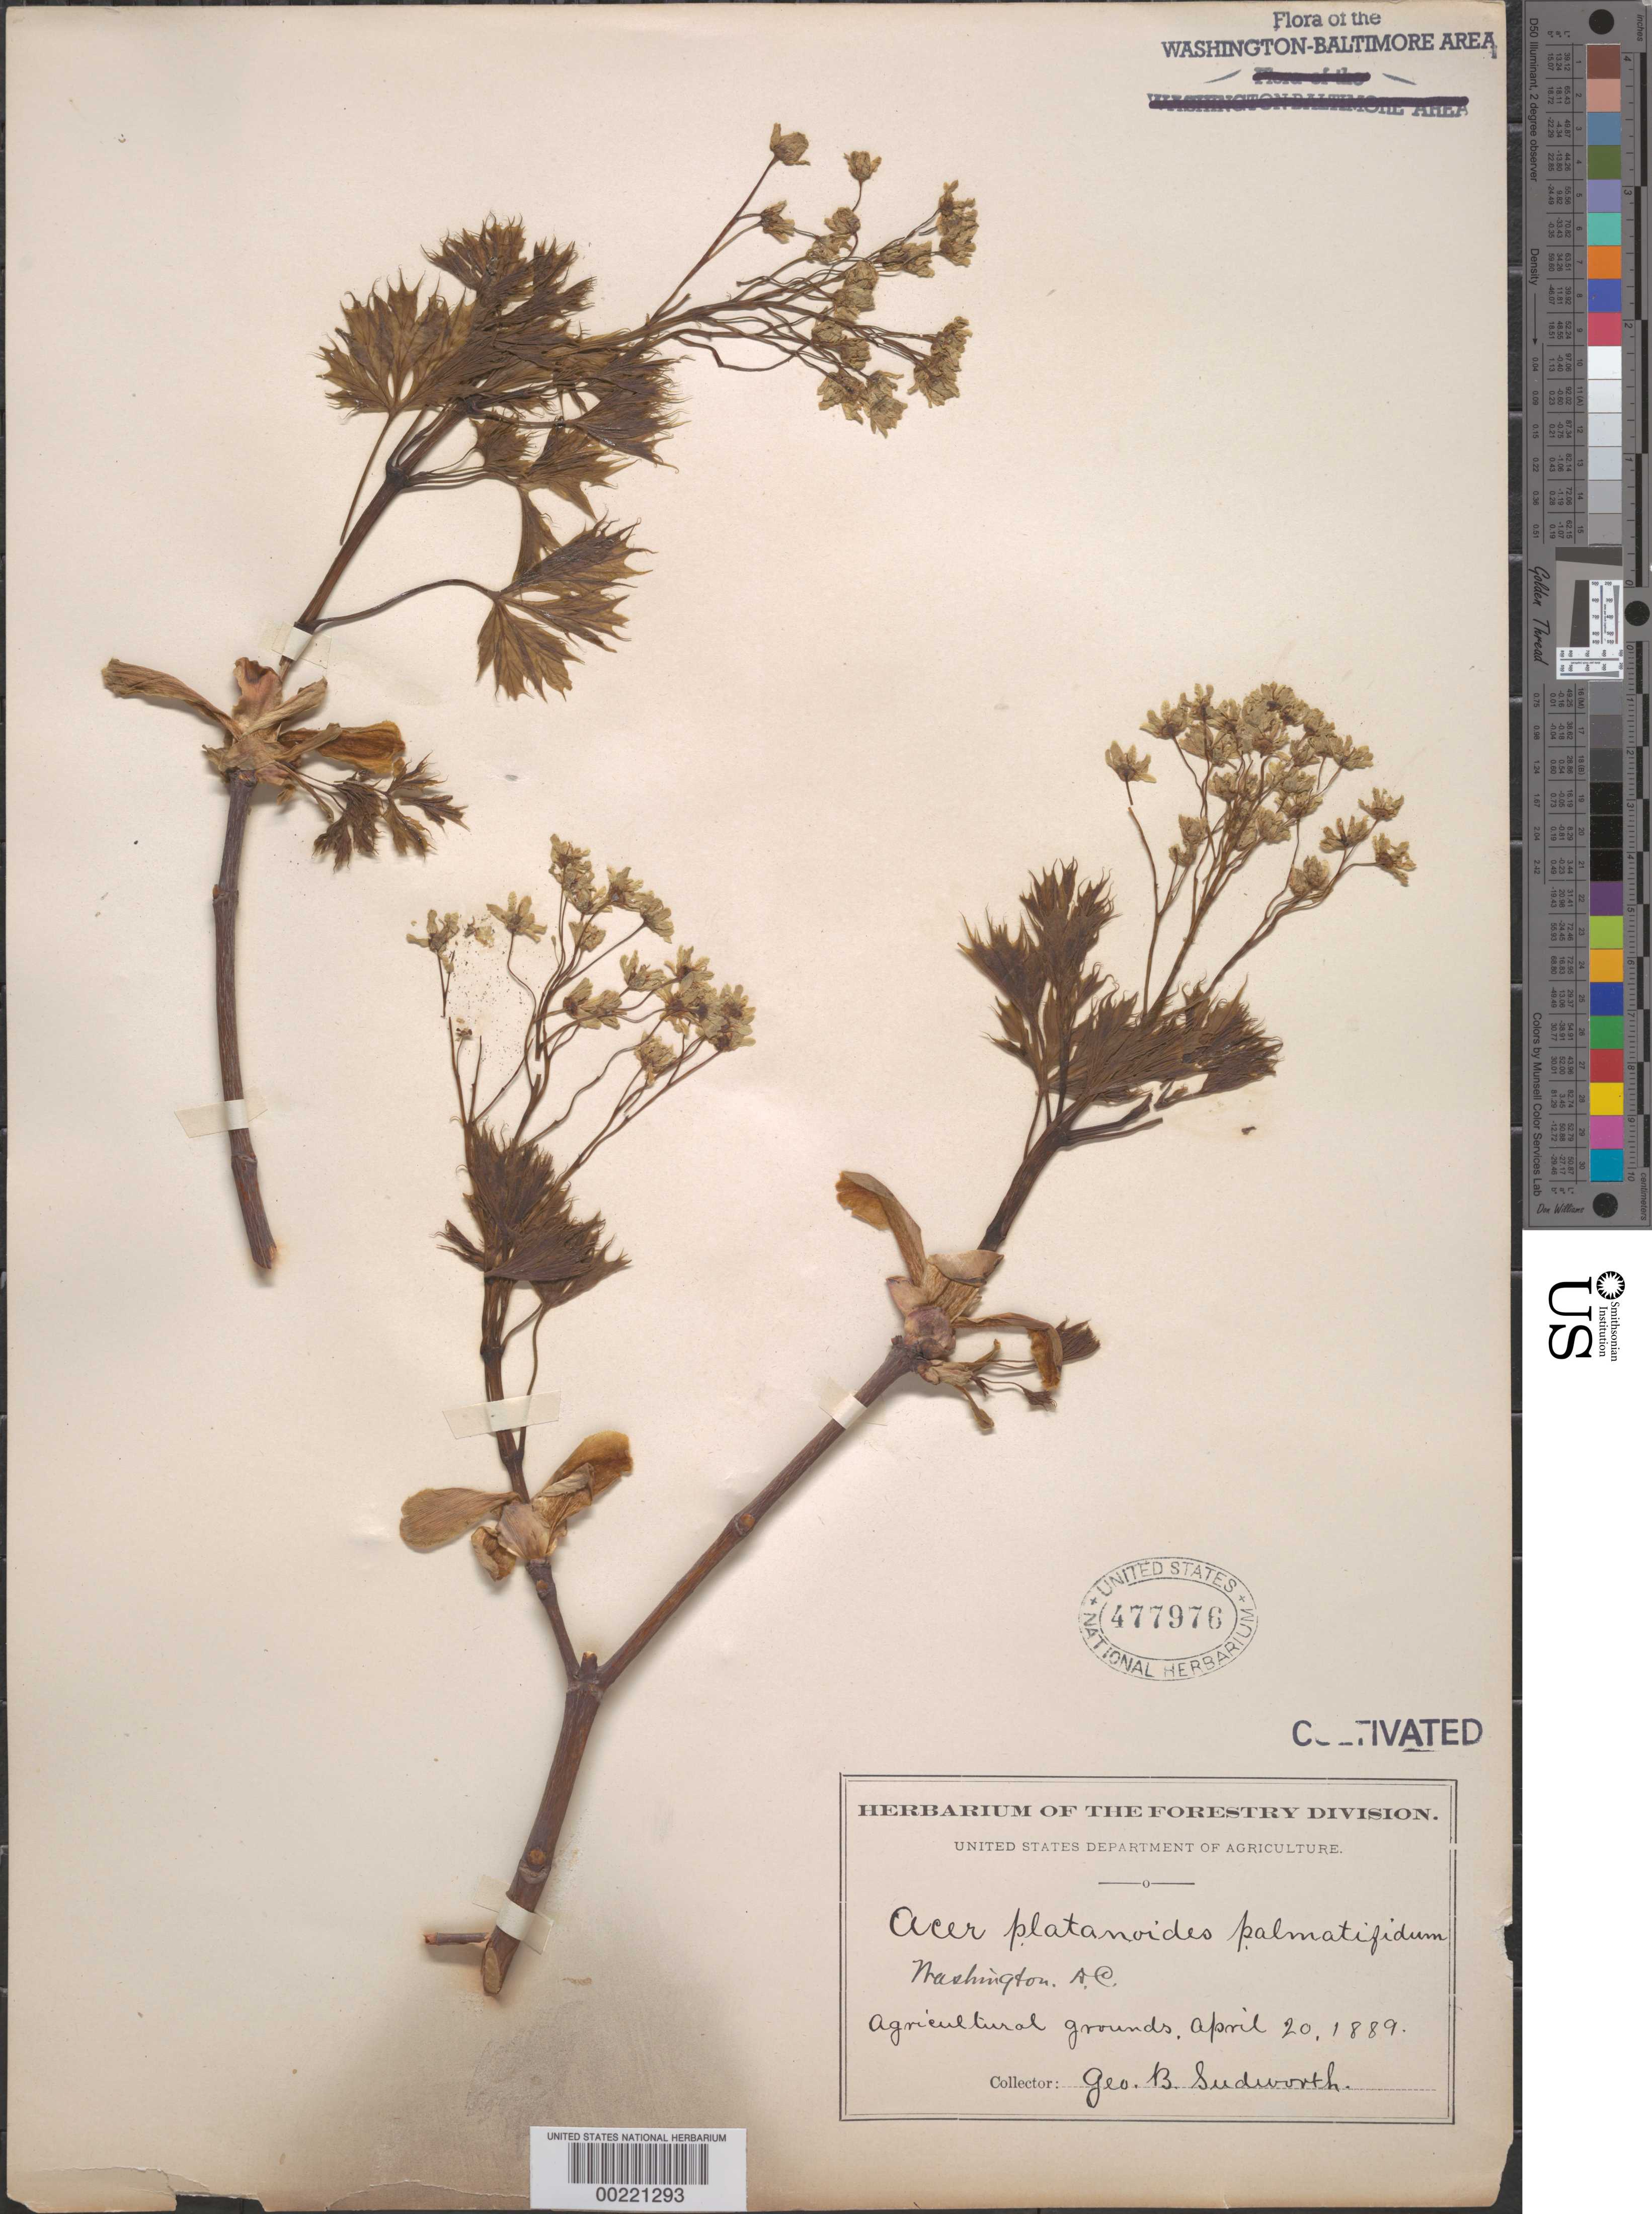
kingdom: Plantae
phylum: Tracheophyta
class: Magnoliopsida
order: Sapindales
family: Sapindaceae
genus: Acer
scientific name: Acer platanoides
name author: L.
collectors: G. B. Sudworth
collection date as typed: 20 Apr 1889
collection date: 1889-04-20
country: United States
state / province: District of Columbia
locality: Department of Agriculture grounds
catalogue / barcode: US 477976